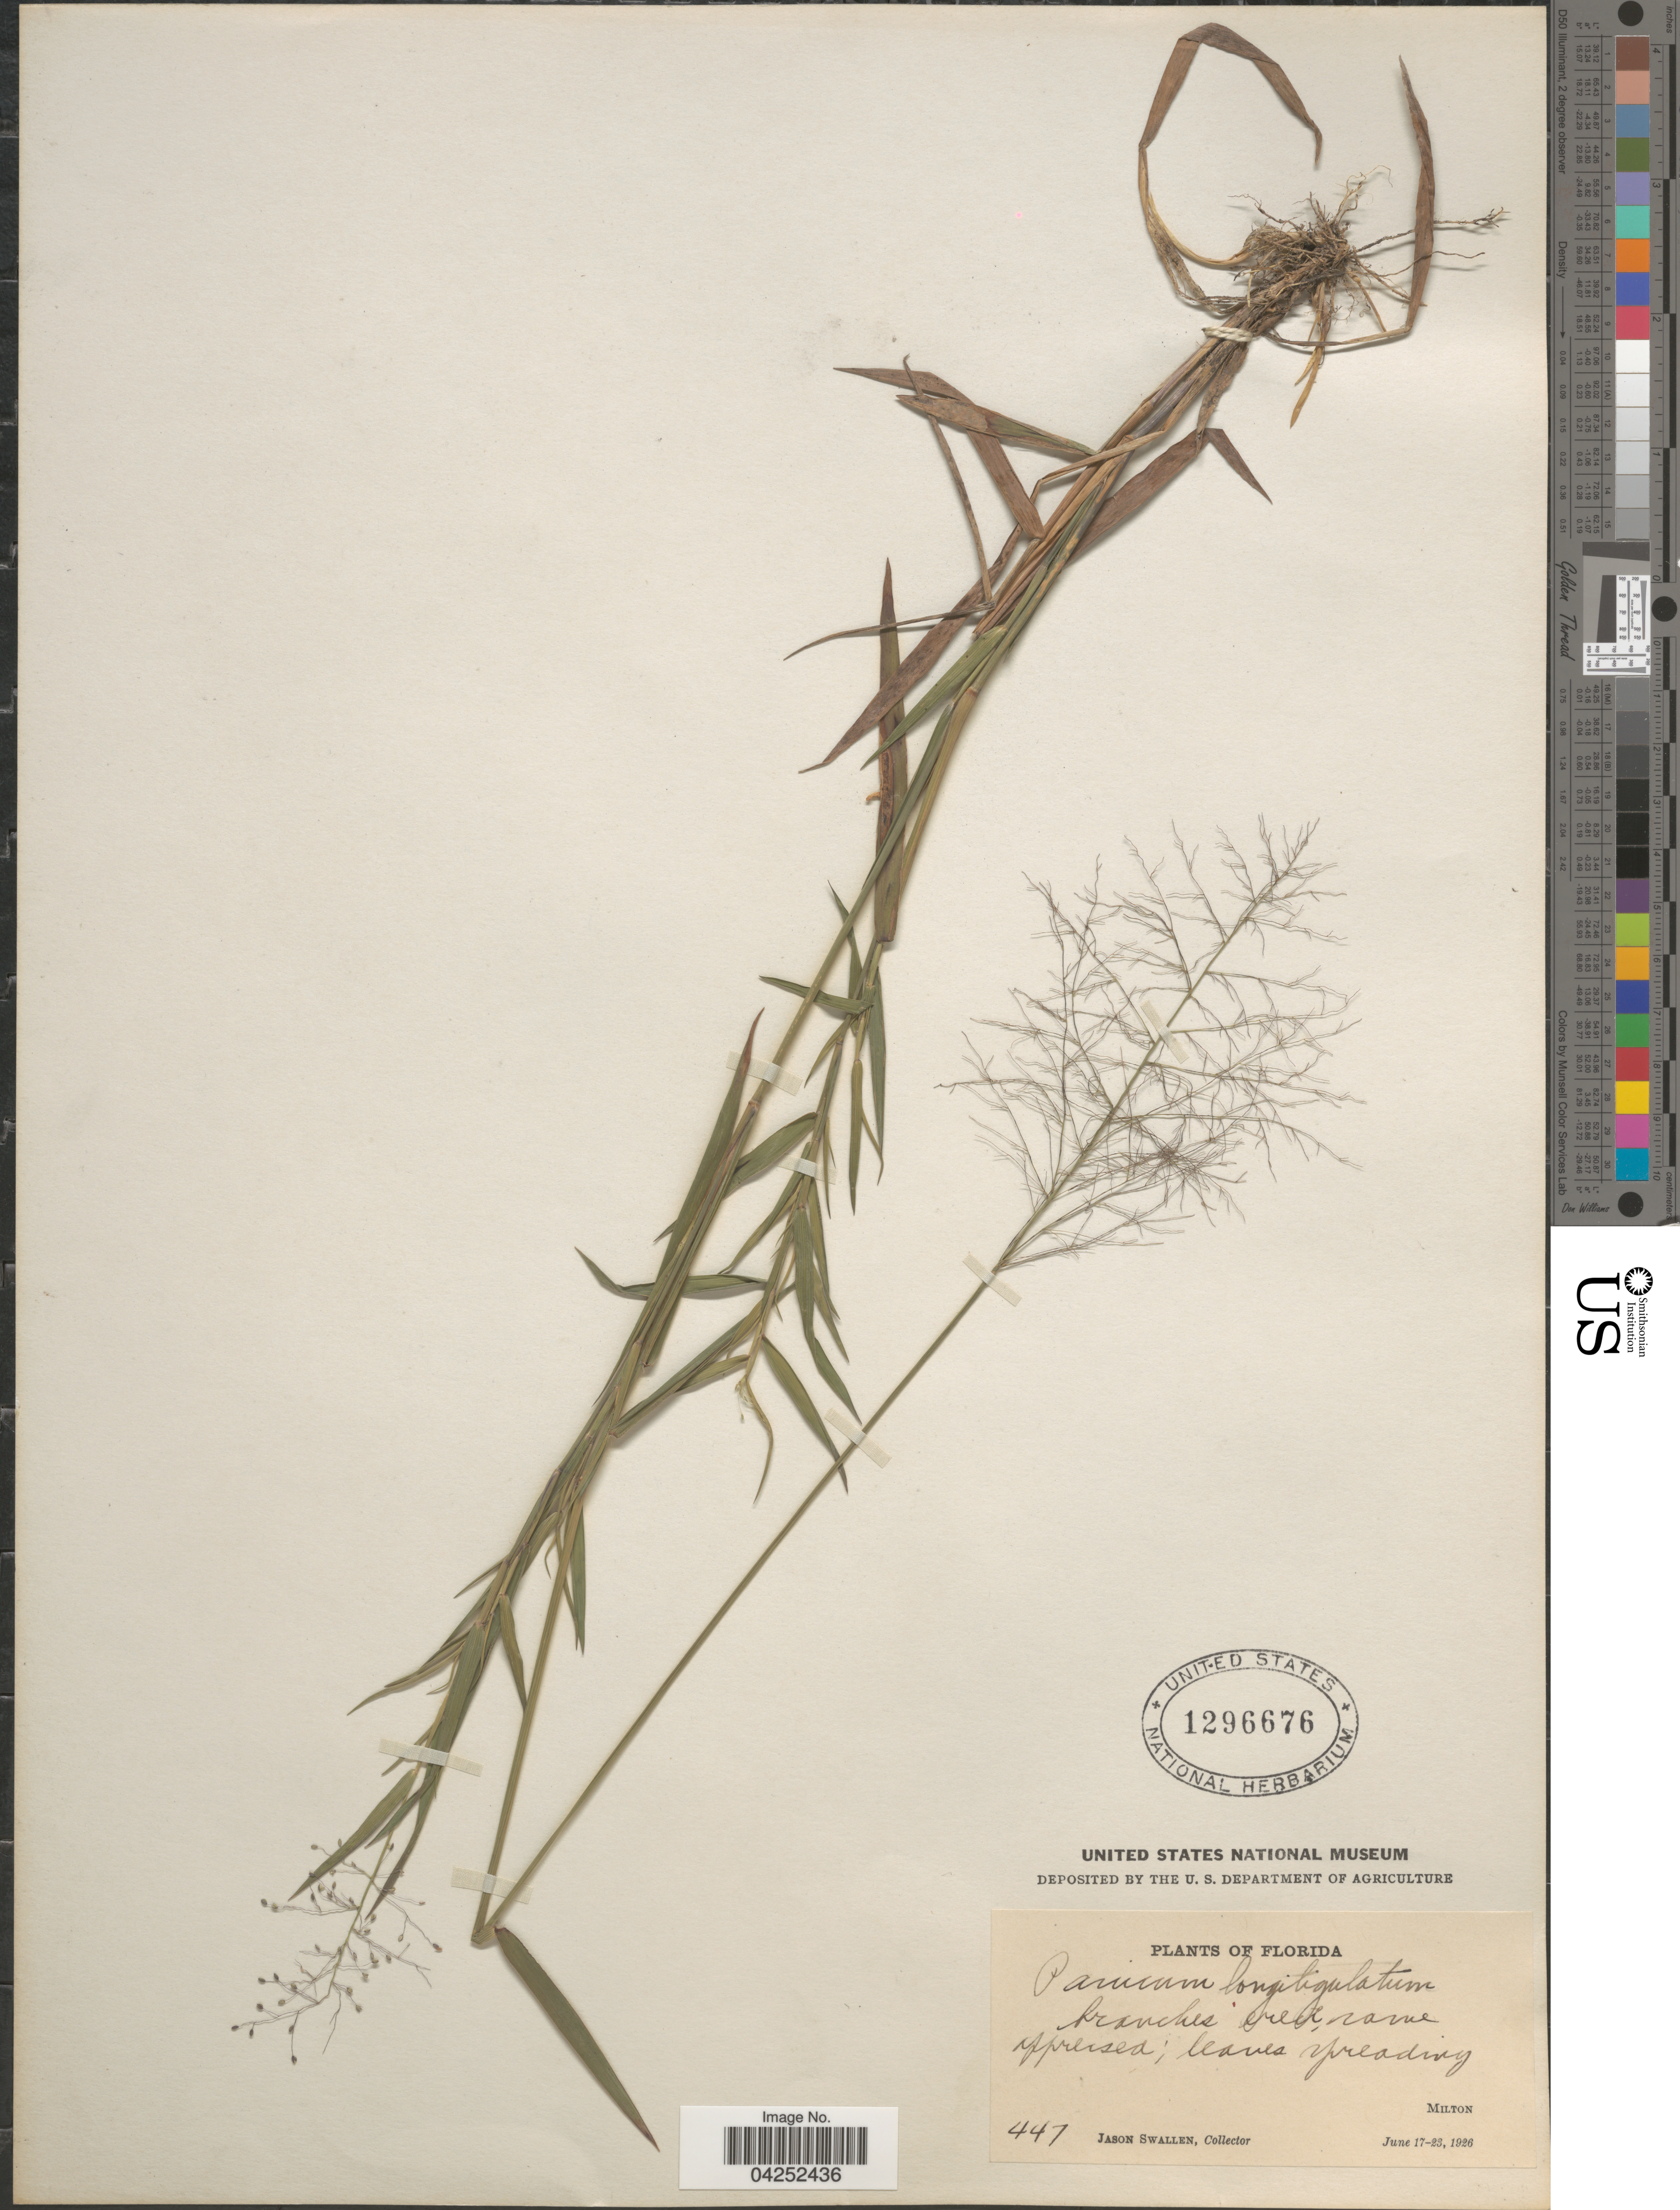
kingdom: Plantae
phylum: Tracheophyta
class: Liliopsida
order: Poales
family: Poaceae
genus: Dichanthelium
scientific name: Dichanthelium bicknellii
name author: (Nash) LeBlond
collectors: J. R. Swallen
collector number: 447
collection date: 1926-06-17/1926-06-23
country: United States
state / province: Florida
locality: Milton.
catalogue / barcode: US 1296676